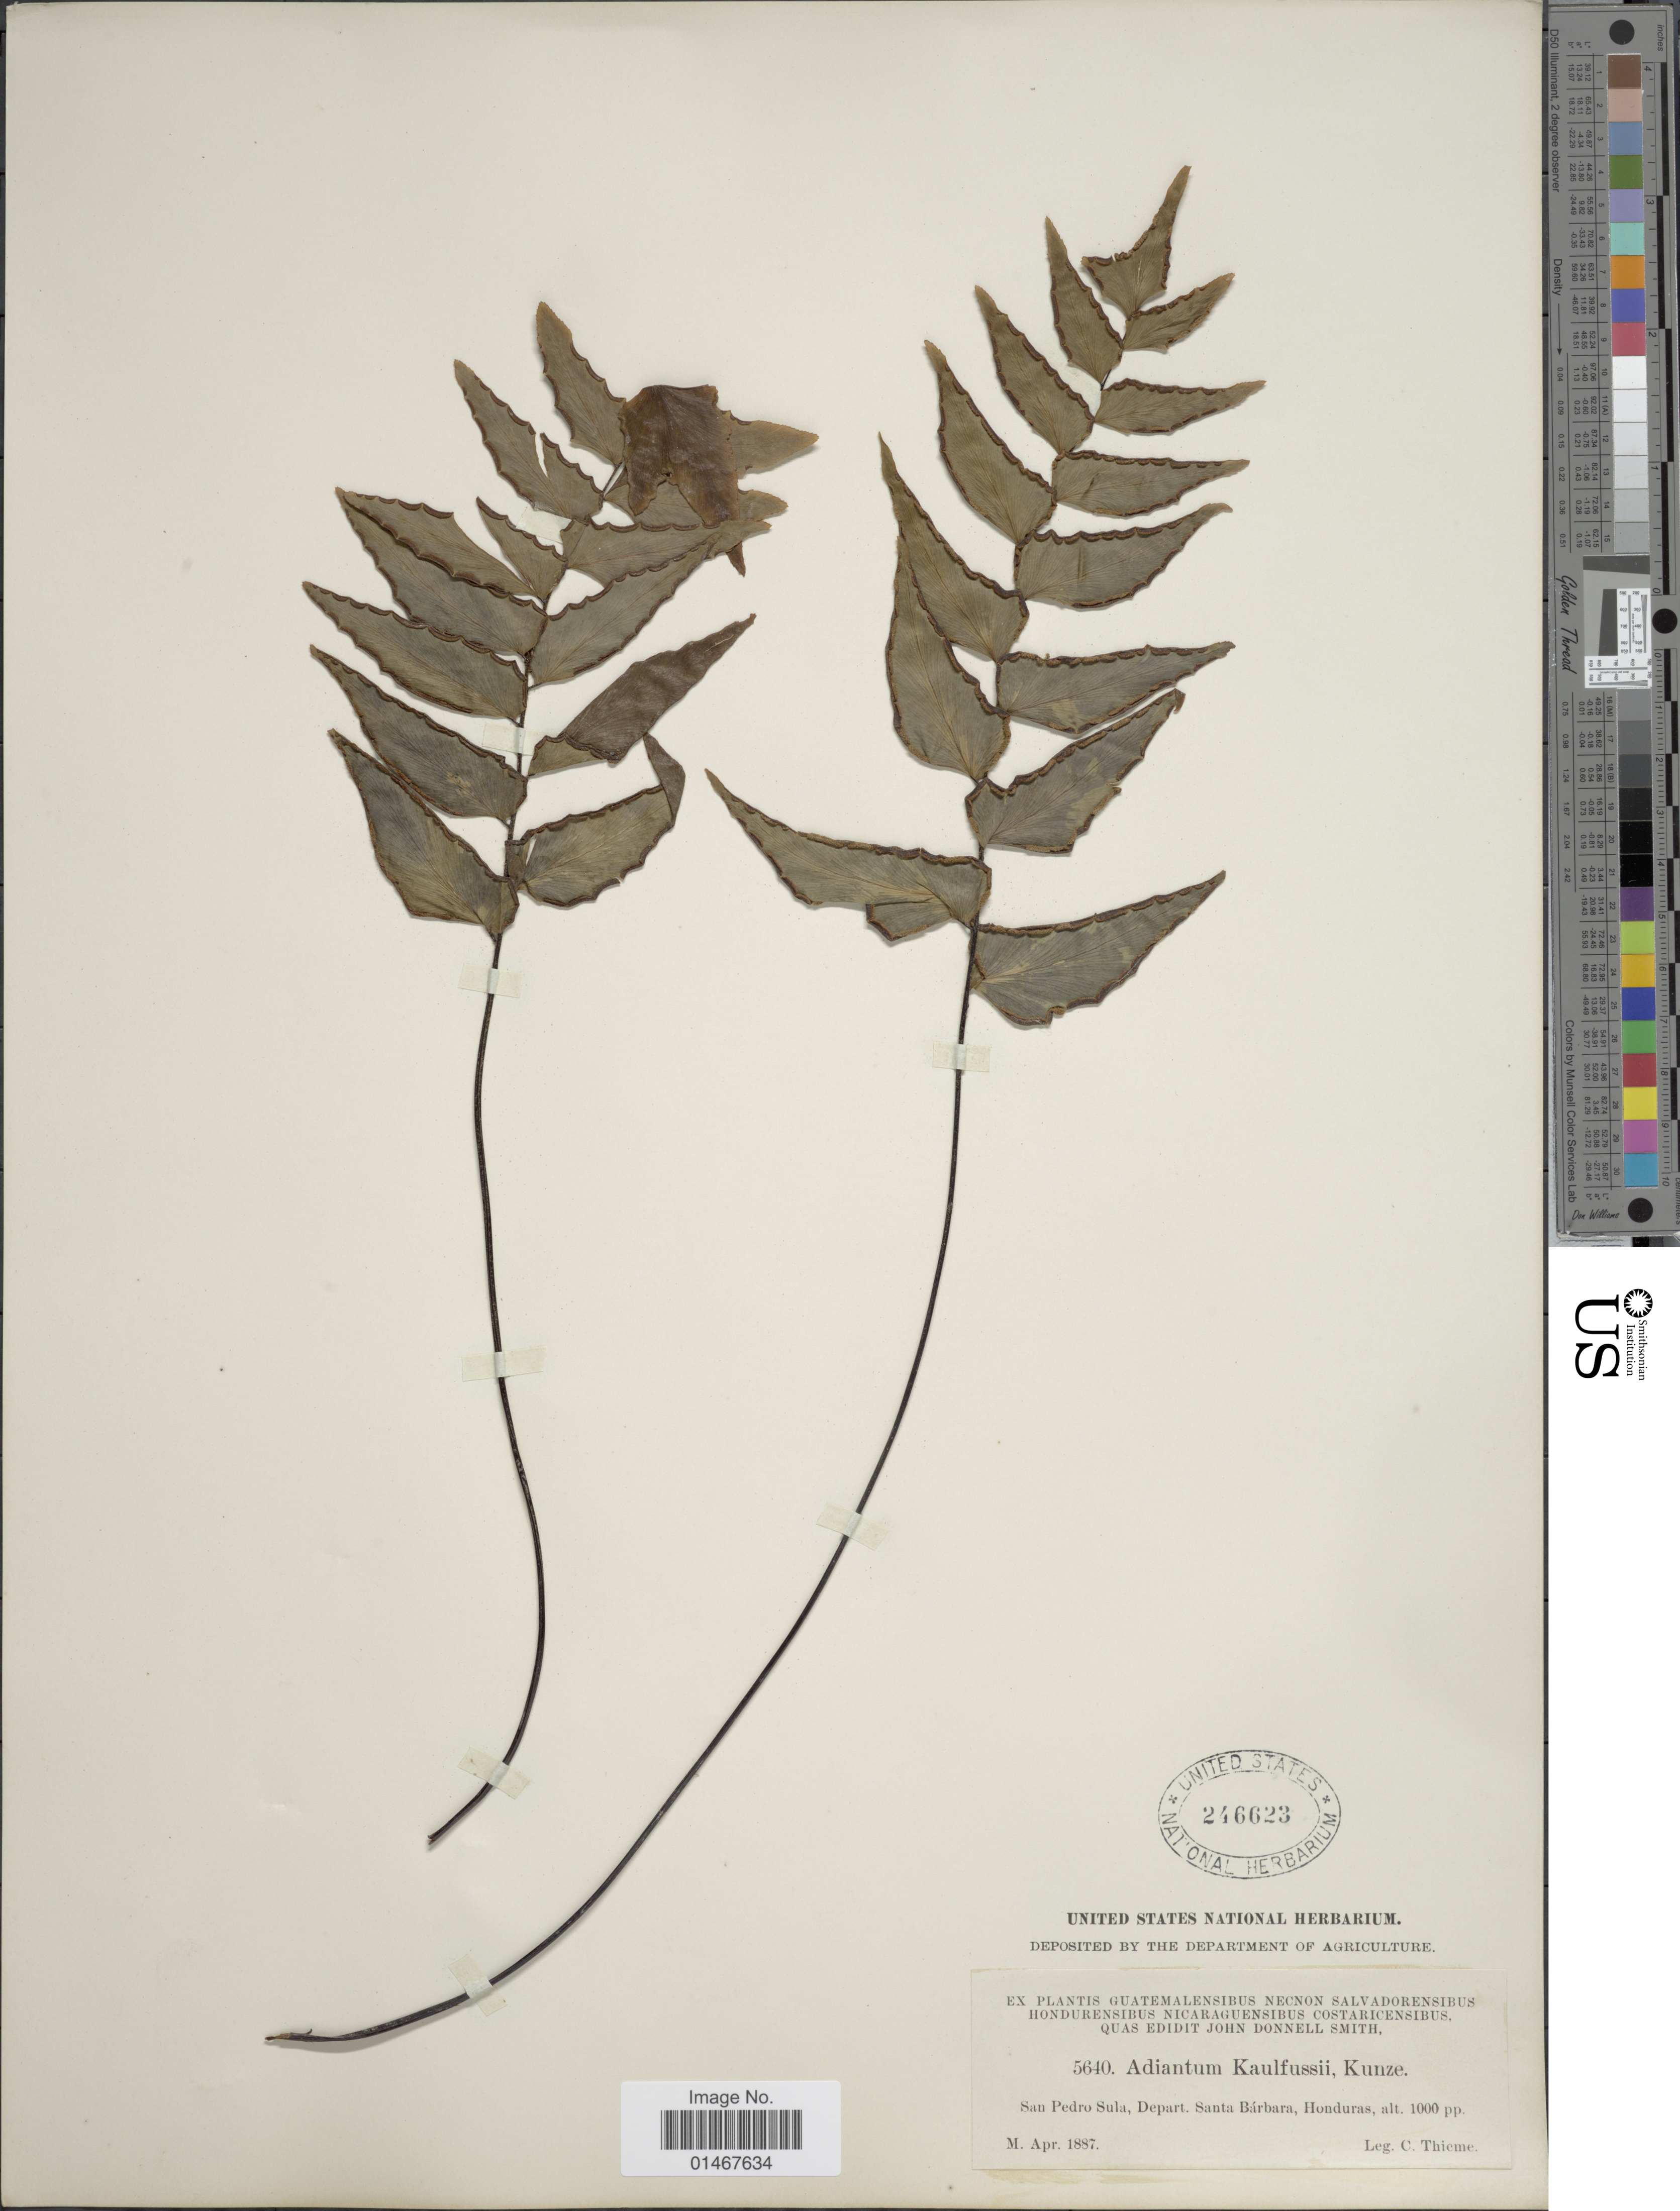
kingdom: Plantae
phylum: Tracheophyta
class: Polypodiopsida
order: Polypodiales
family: Pteridaceae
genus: Adiantum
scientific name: Adiantum petiolatum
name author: Desv.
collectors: C. Thieme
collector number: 5640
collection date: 1887-04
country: Honduras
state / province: Santa Bárbara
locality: San Pedro Sula, Depart Santa Bárbara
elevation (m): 305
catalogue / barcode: US 246623